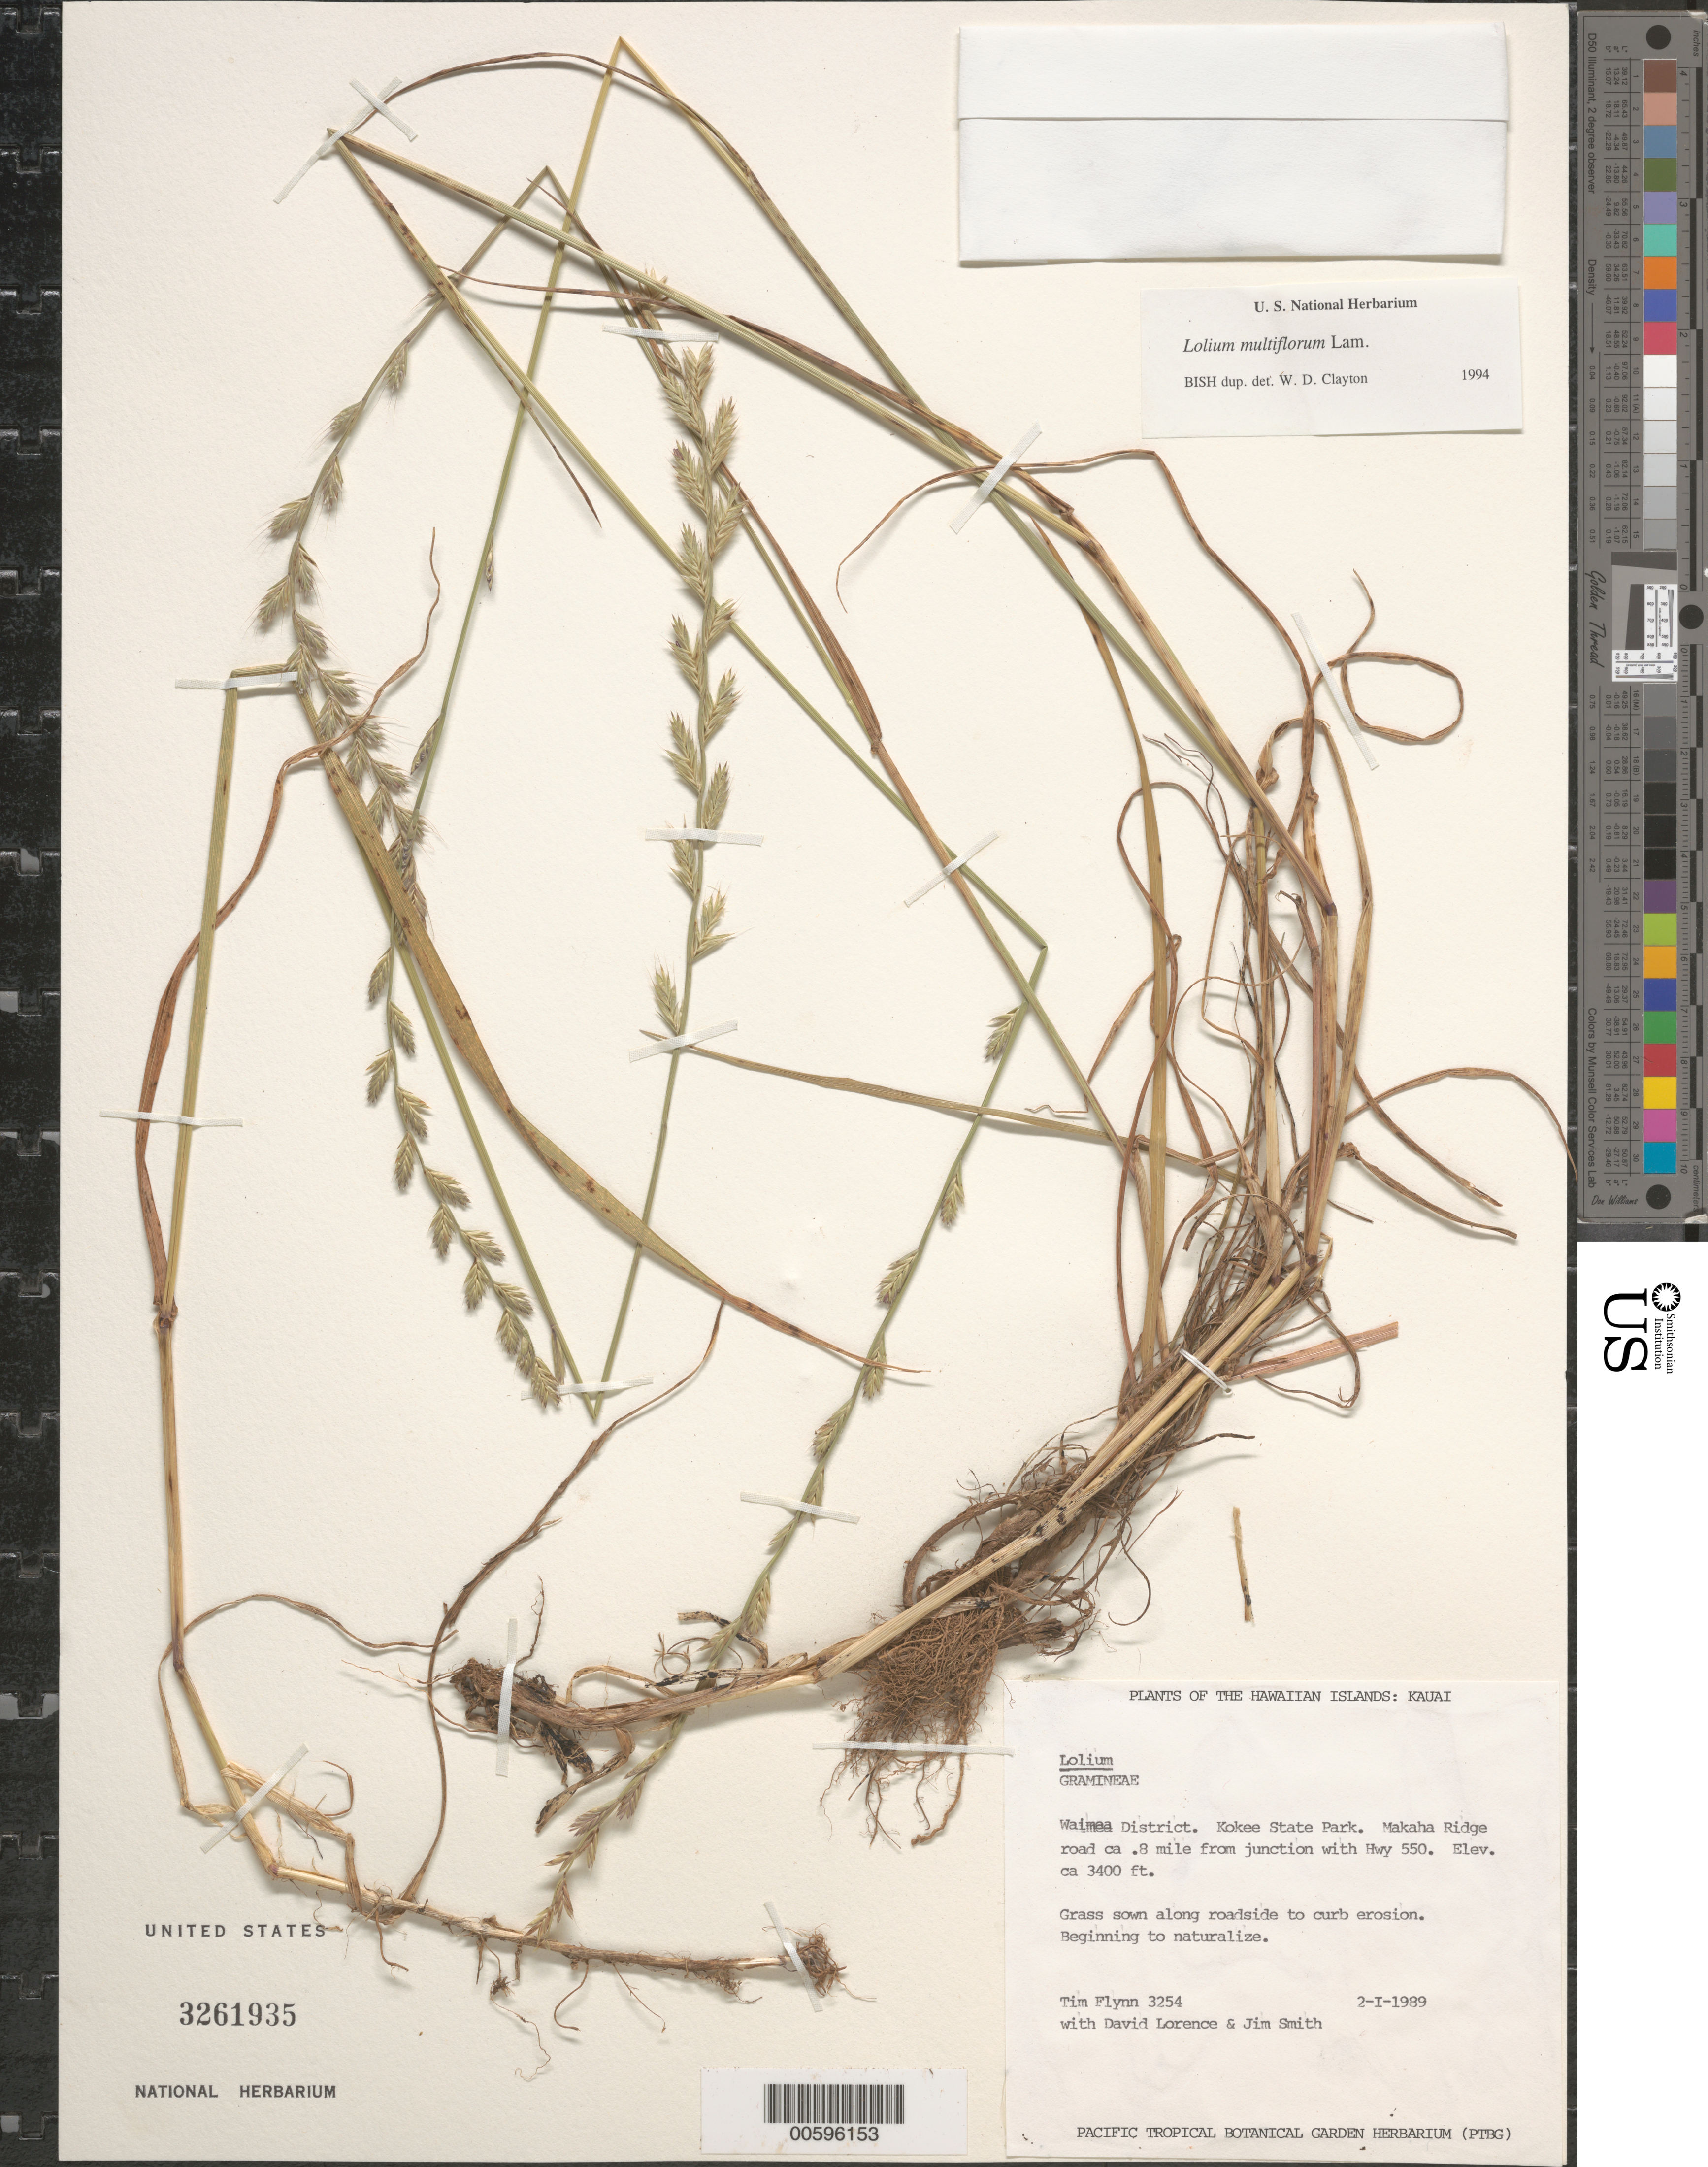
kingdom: Plantae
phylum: Tracheophyta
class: Liliopsida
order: Poales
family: Poaceae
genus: Lolium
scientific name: Lolium multiflorum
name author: Lam.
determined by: Clayton, W. D.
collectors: T. W. Flynn, D. Lorence & J. Smith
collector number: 3254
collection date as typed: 2 Jan 1989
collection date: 1989-01-02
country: United States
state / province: Hawaii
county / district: Kauai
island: Kaua'i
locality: Waimea Dist. Kokee State Park. Makaha Ridge rd ca .8 mi from jct with Hwy 550.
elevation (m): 1036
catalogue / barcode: US 3261935